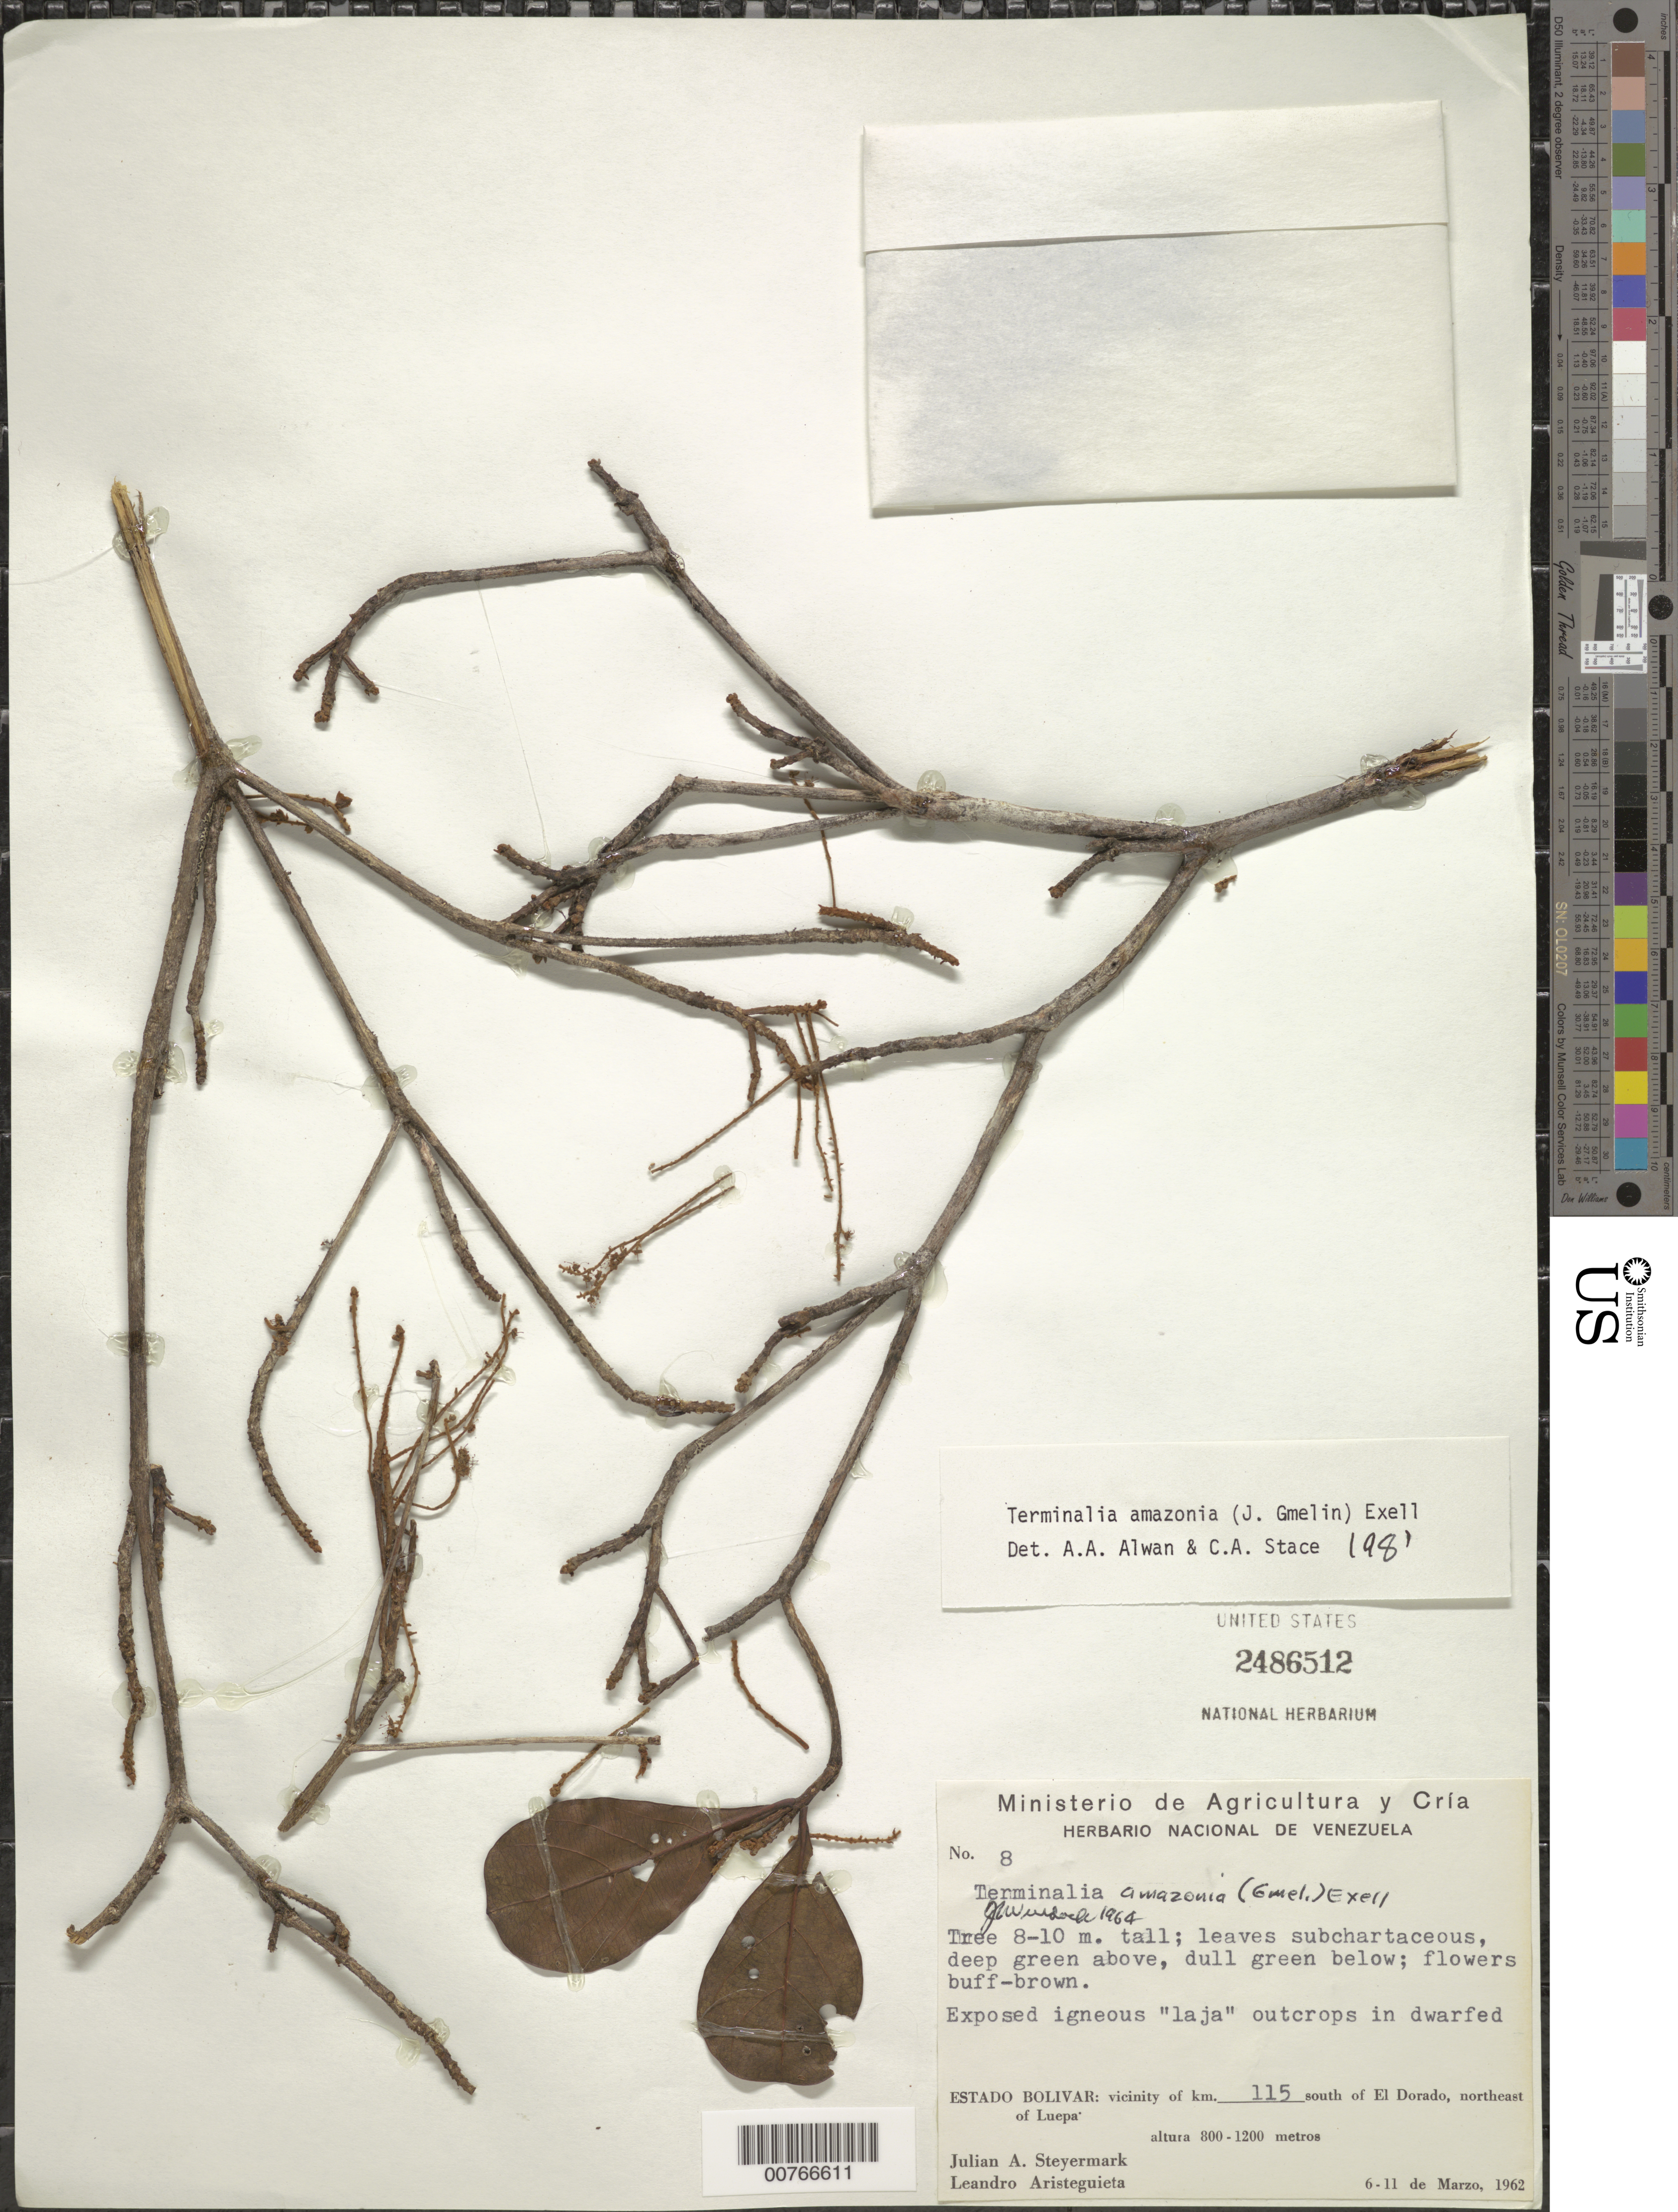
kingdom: Plantae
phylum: Tracheophyta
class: Magnoliopsida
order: Myrtales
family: Combretaceae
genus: Terminalia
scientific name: Terminalia amazonia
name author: (J.F. Gmel.) Exell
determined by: Alwan, A. R.; Stace, C. A.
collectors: J. Steyermark & L. Aristeguieta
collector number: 62 8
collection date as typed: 6-Mar-62 to 11-Mar-62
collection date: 1962-03-06/1962-03-11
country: Venezuela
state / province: Bolívar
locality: El Dorado, 115 km S of, NE of Luepa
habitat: Exposed igneous "laja" outcrops in dwarfed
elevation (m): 800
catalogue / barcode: US 2486512